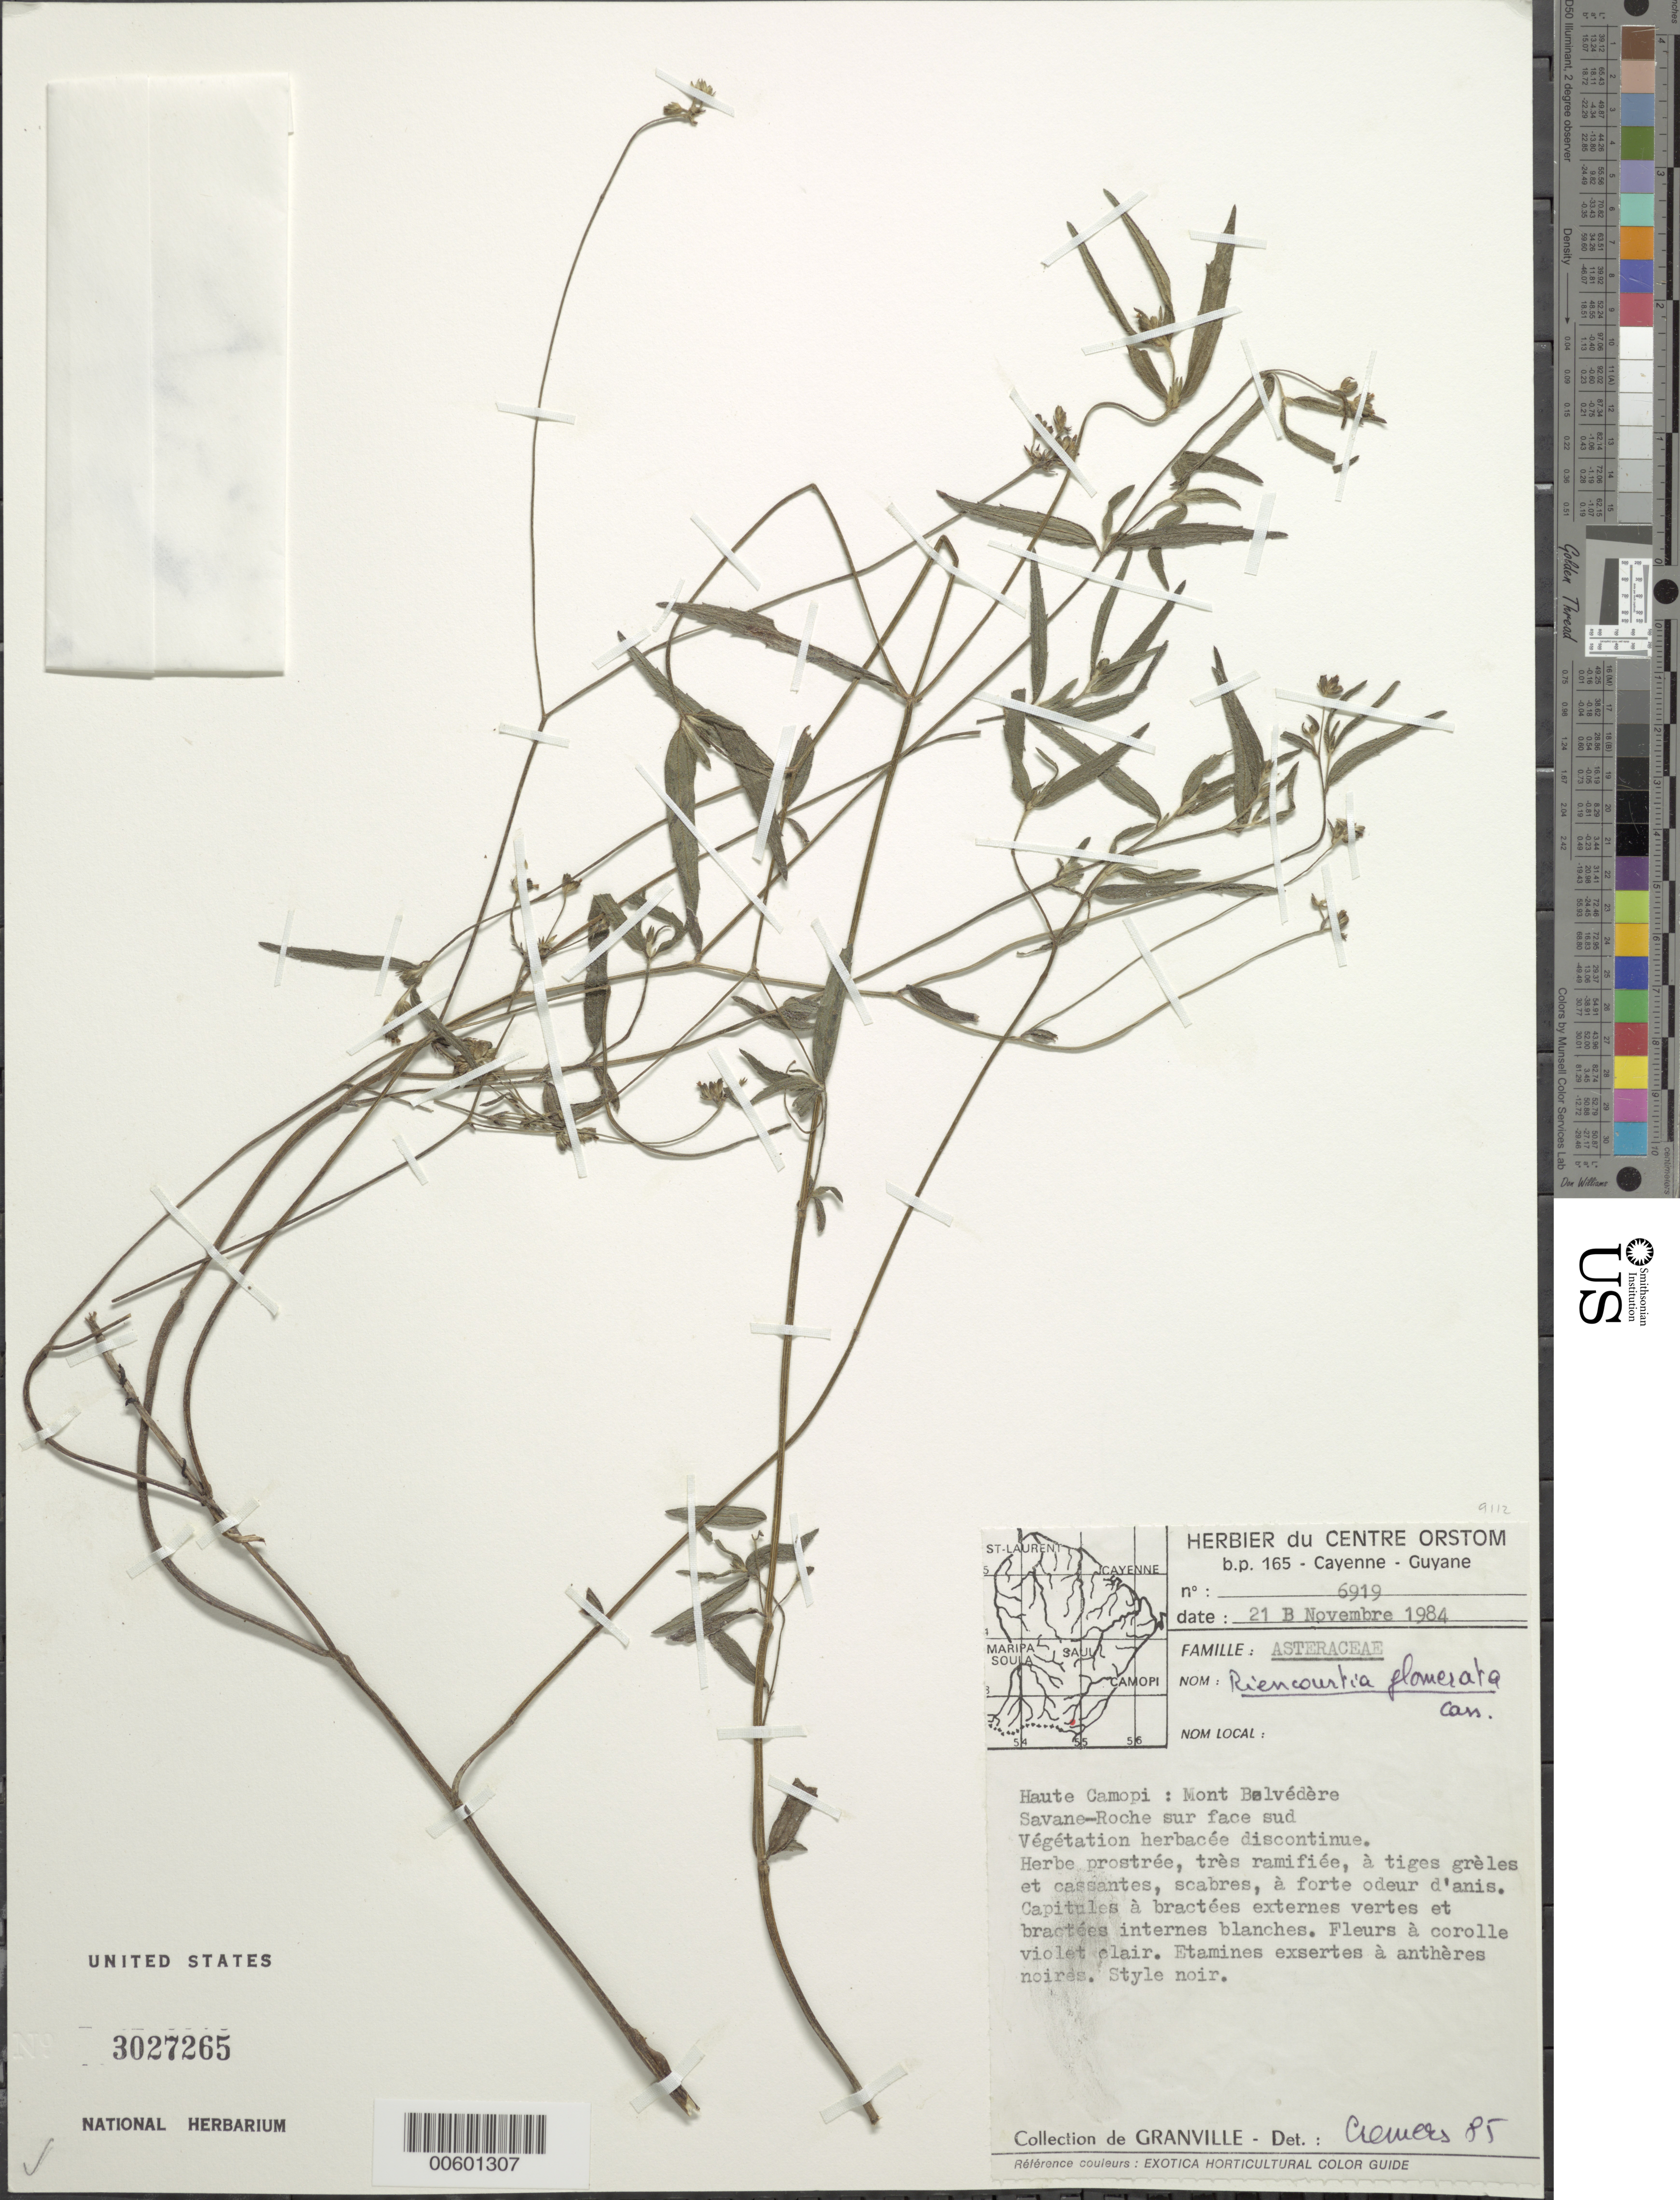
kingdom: Plantae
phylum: Tracheophyta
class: Magnoliopsida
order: Asterales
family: Asteraceae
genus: Riencourtia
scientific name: Riencourtia glomerata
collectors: J.-J. de Granville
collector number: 6919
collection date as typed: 21-Nov-84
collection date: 1984-11-21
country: French Guiana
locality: Mont Belvédère, haute Camopi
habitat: Savane roche sur face sud; vegetacionherbacee discontinue alt 250m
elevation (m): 250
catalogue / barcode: US 3027265